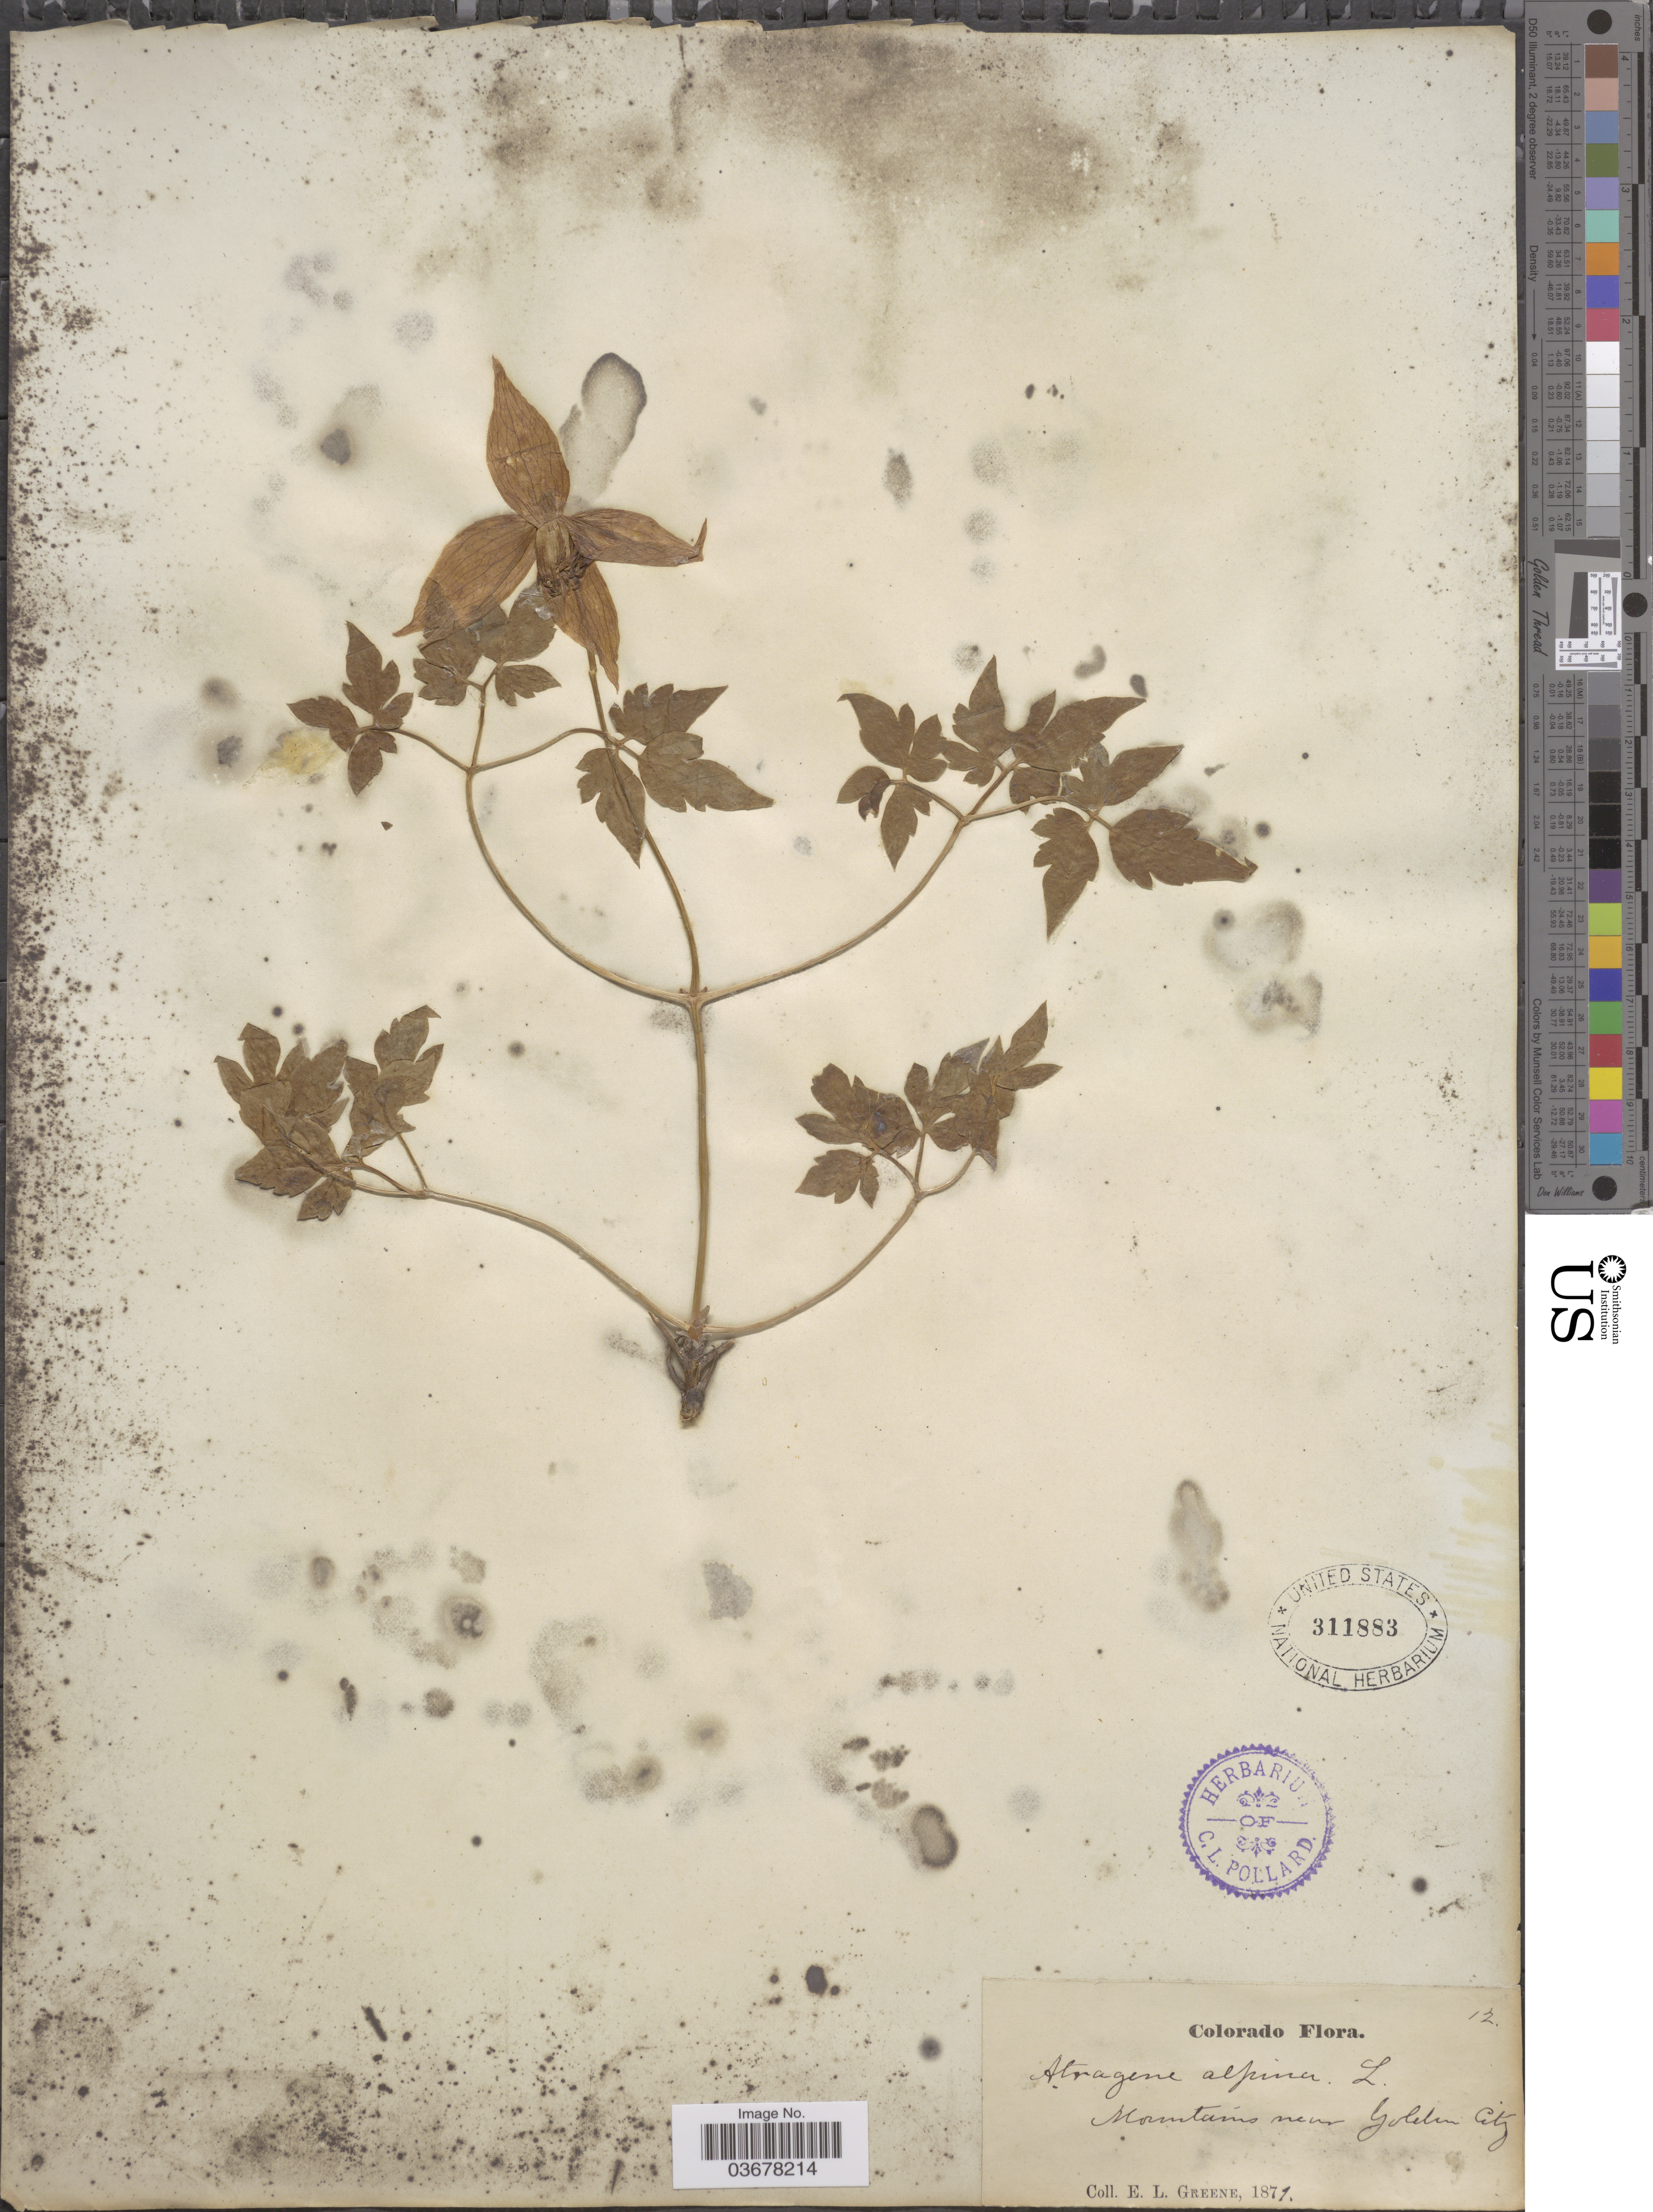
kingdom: Plantae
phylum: Tracheophyta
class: Magnoliopsida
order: Ranunculales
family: Ranunculaceae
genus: Clematis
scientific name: Clematis columbiana var. columbiana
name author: (Nutt.) Torr. & A. Gray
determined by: Strong, M. T., (US), Smithsonian Institution - National Museum of Natural History (UNITED STATES)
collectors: E. L. Greene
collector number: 12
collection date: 1871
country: United States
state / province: Colorado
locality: Mountains near Golden City.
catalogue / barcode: US 311883